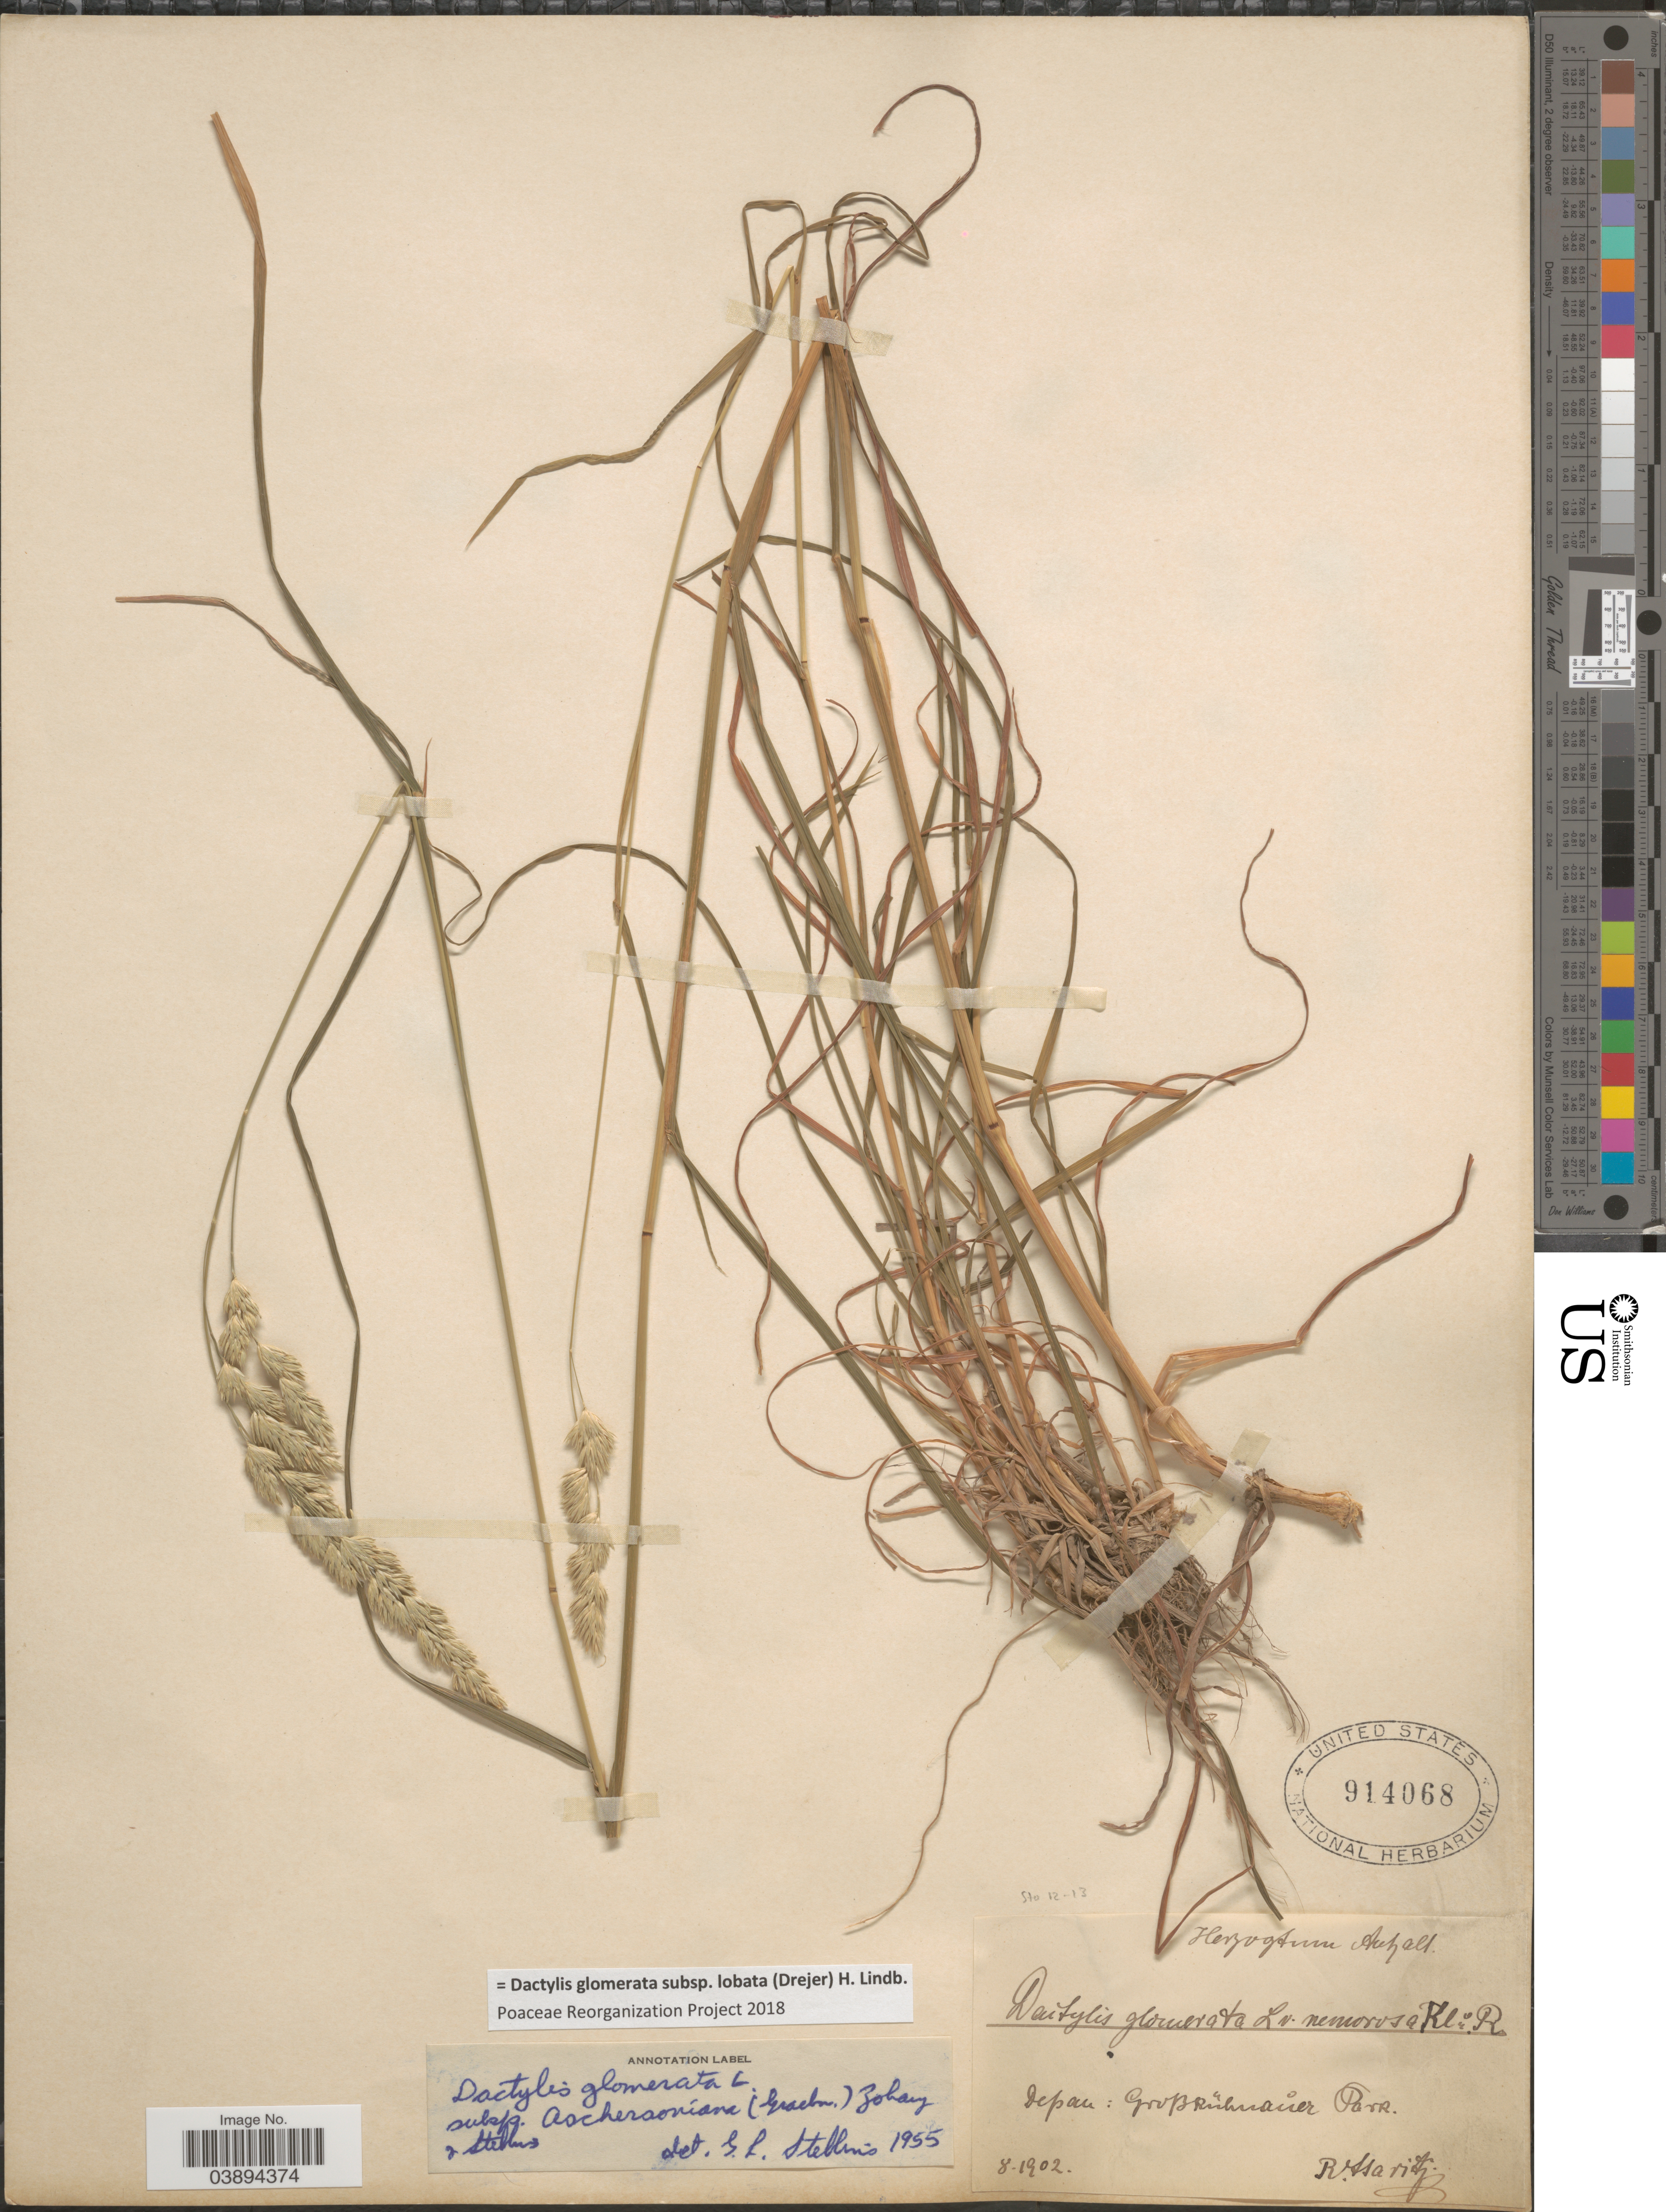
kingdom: Plantae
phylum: Tracheophyta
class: Liliopsida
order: Poales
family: Poaceae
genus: Dactylis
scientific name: Dactylis glomerata subsp. lobata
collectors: R. Haritz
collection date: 1902-08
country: Germany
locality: Dessau: Großkühnau Park.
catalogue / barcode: US 914068